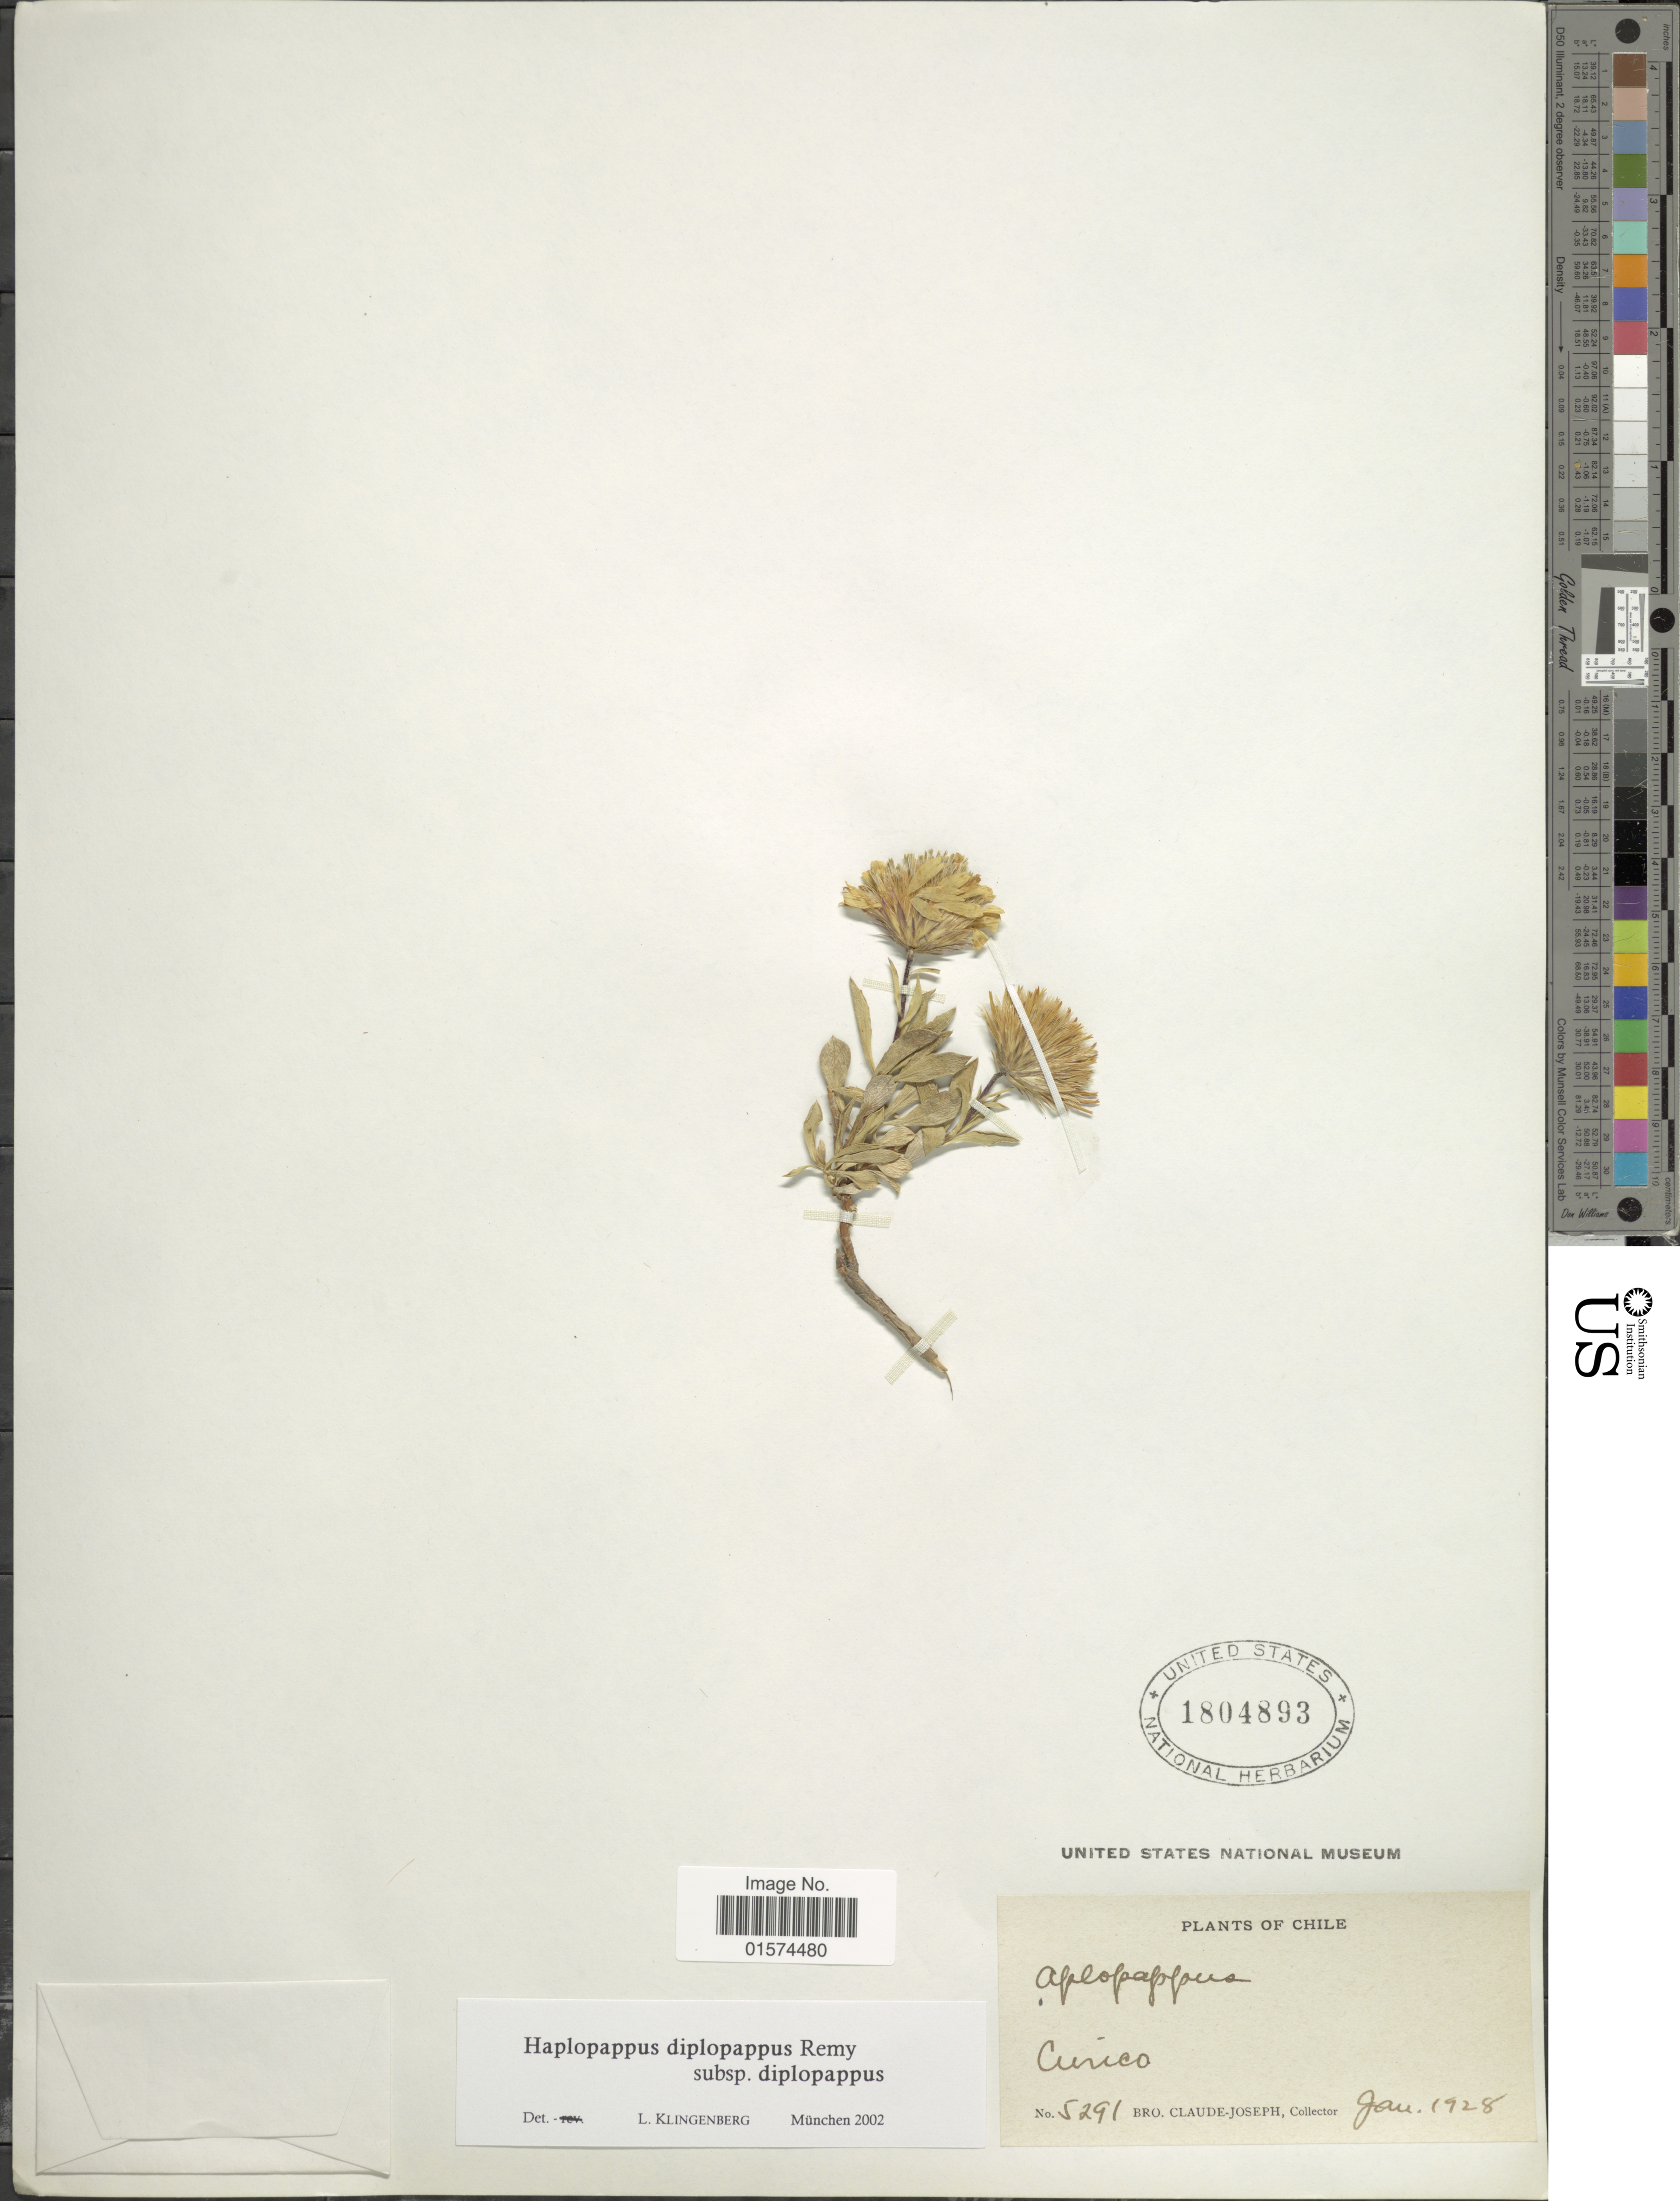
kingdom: Plantae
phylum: Tracheophyta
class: Magnoliopsida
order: Asterales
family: Asteraceae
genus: Haplopappus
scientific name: Haplopappus diplopappus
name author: J. Rémy in Gay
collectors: Bro. Claude-Joseph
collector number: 5291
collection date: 1928-01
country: Chile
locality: Curico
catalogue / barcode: US 1804893